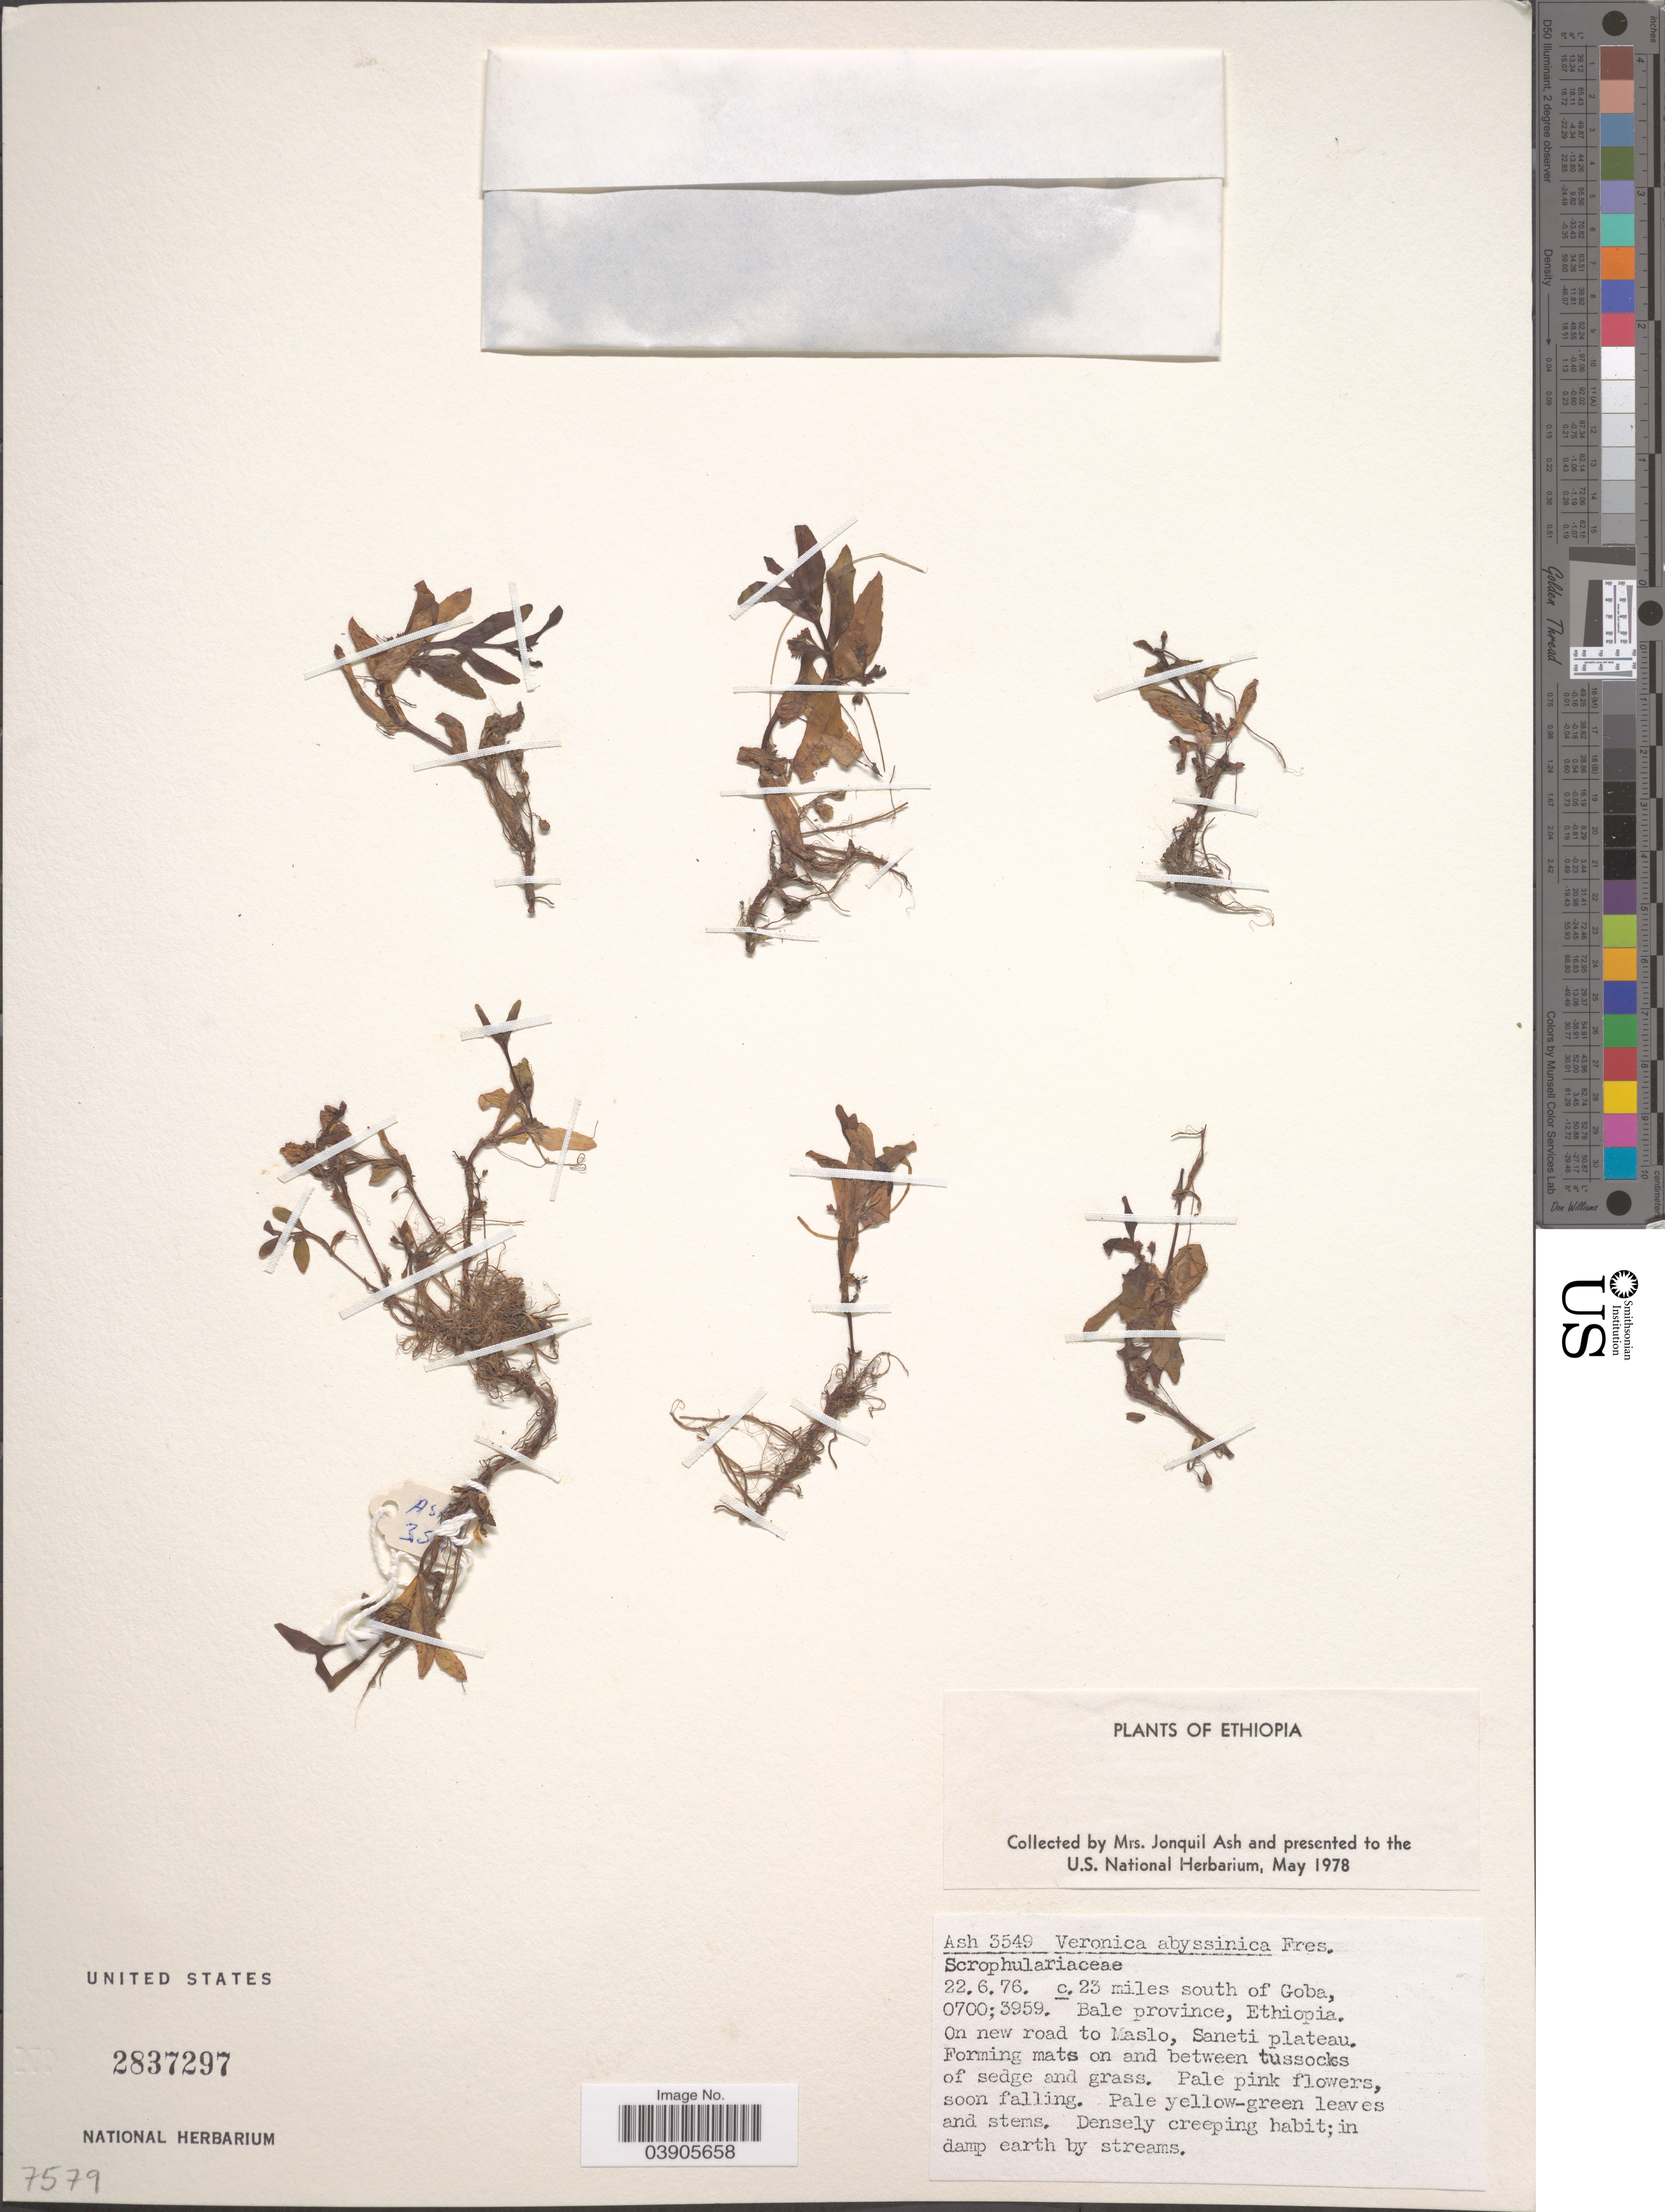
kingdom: Plantae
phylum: Tracheophyta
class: Magnoliopsida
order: Lamiales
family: Plantaginaceae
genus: Veronica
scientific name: Veronica abyssinica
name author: Fresen.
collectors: J. Ash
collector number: Ash3549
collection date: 1976-06-22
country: Ethiopia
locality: C. 23 miles south of Goba, 0700;3959. Bale province. On new road to Maslo, Saneti plateau.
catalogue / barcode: US 2837297